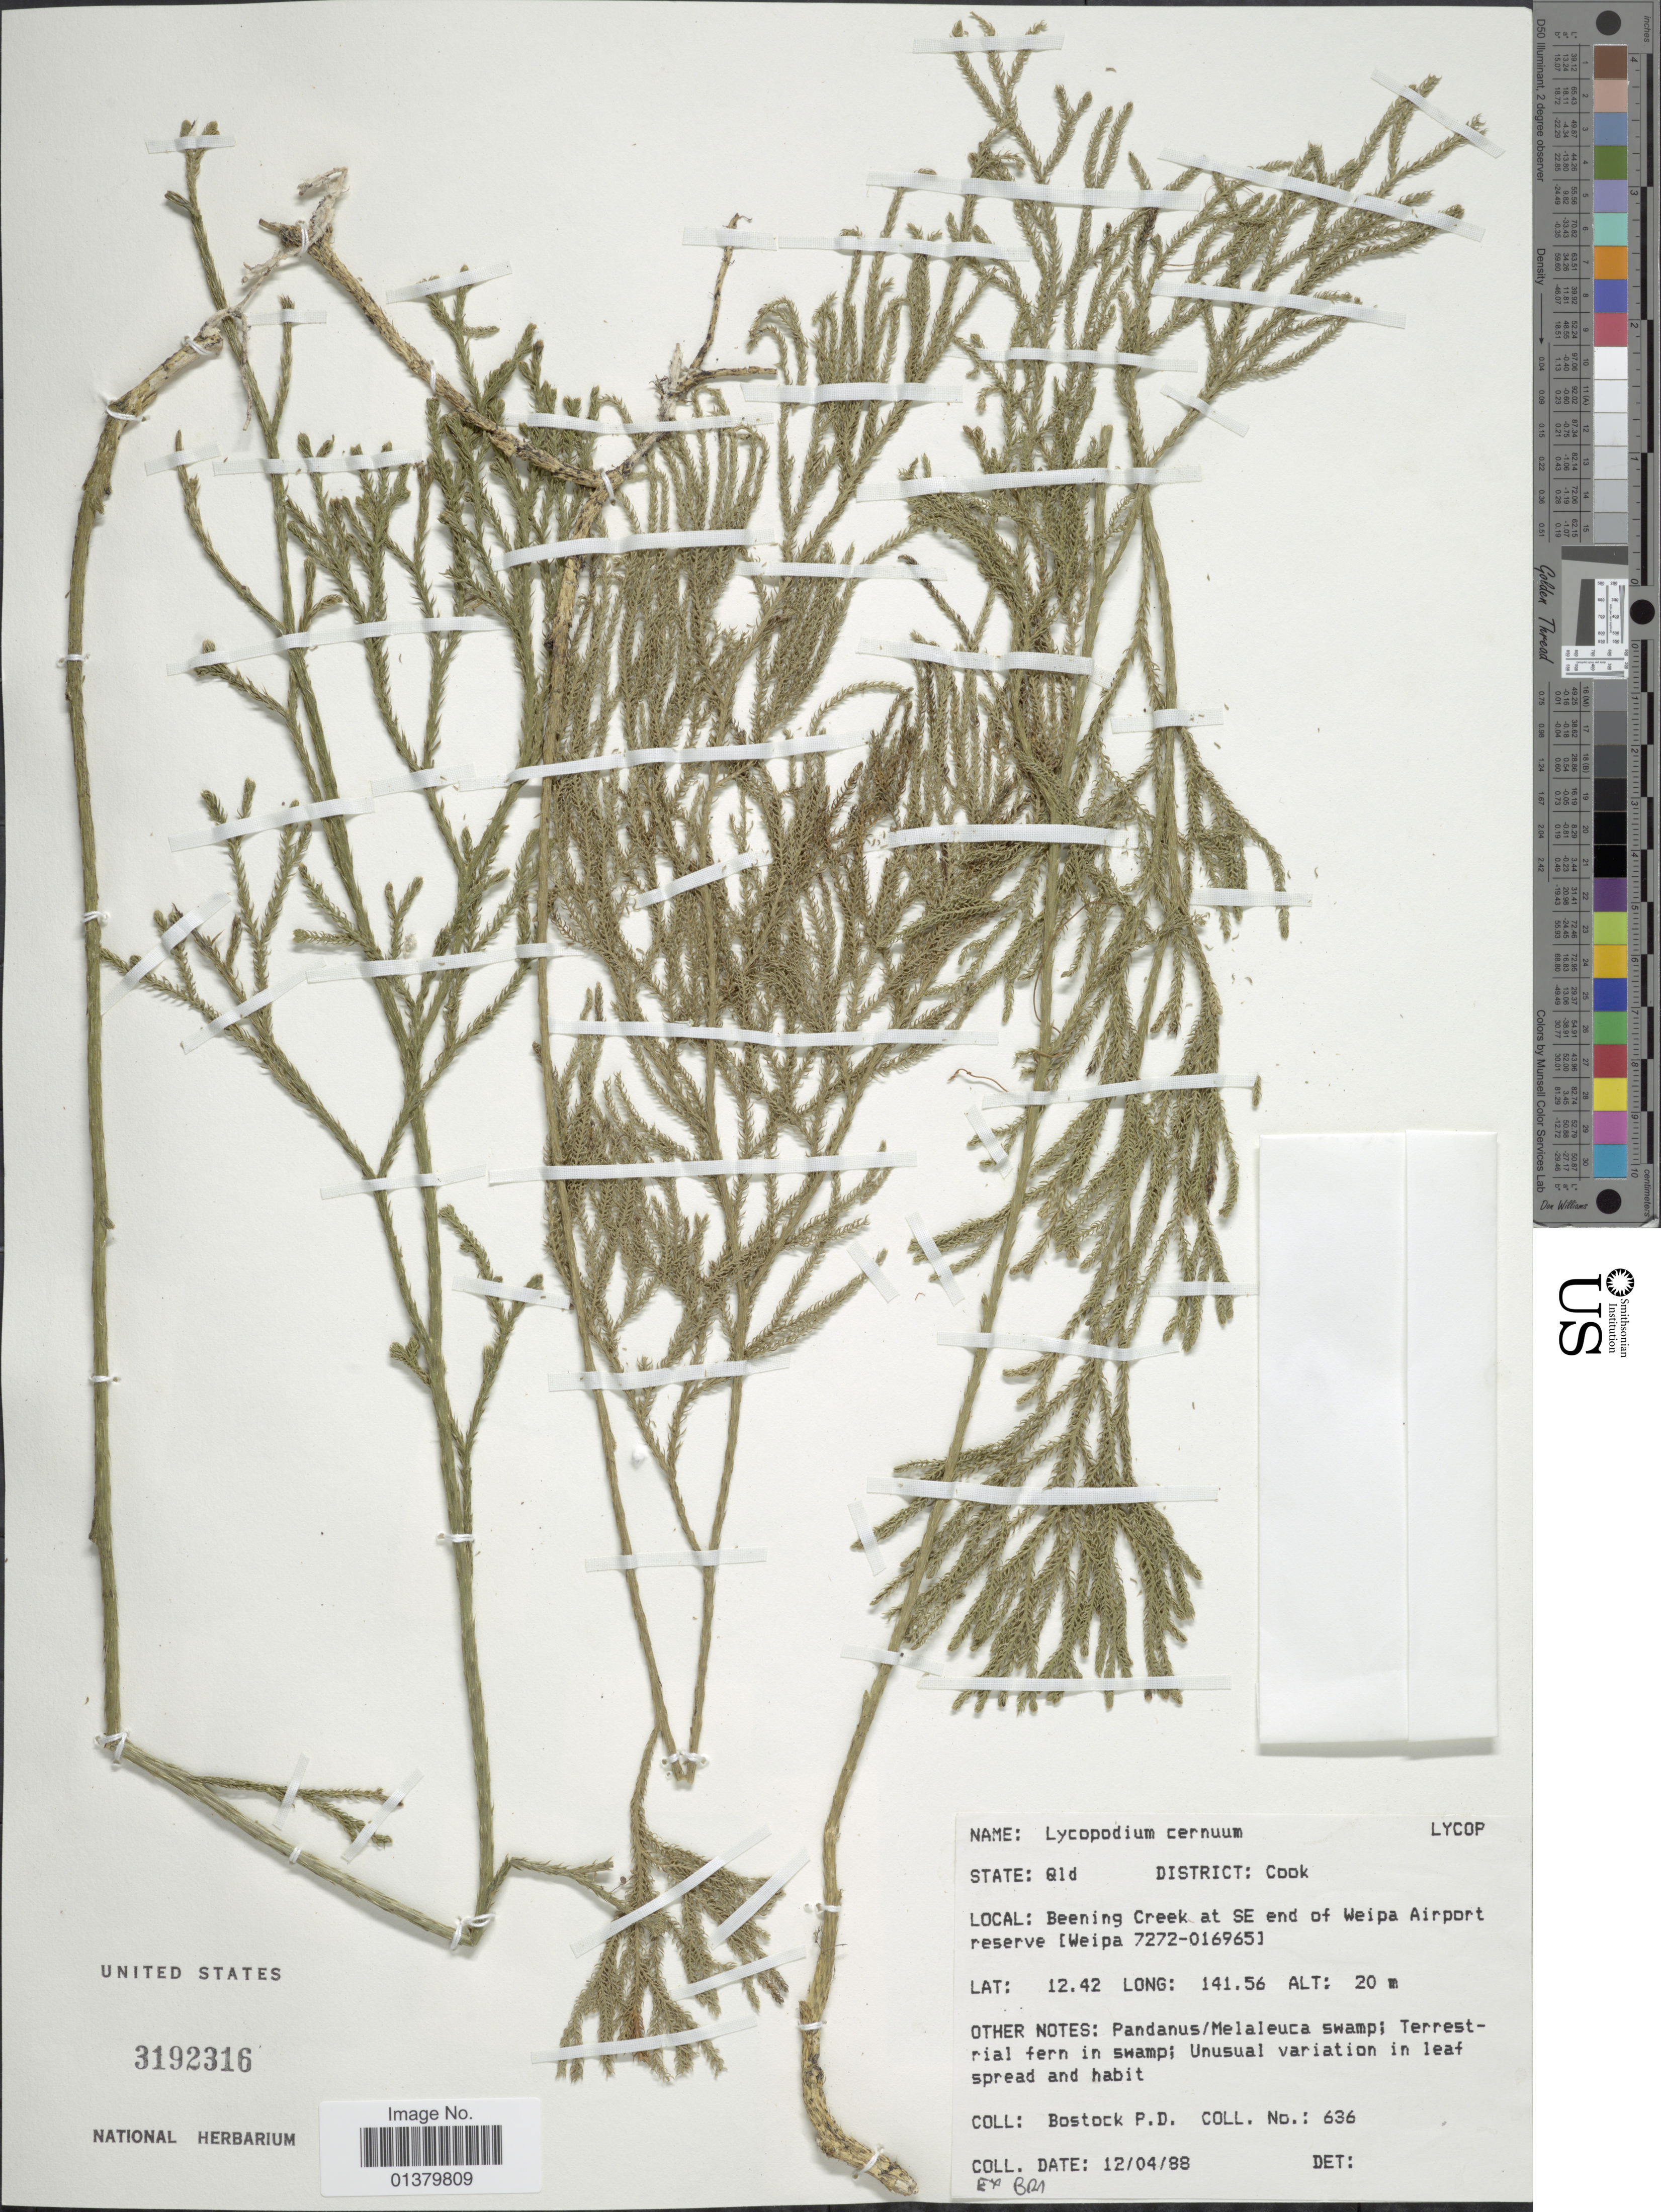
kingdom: Plantae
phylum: Tracheophyta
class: Lycopodiopsida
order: Lycopodiales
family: Lycopodiaceae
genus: Palhinhaea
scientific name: Palhinhaea cernua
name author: (L.) Vasc. & Franco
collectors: P. Bostock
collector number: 636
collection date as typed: Transcribed d/m/y: 12/4/88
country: Australia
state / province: Queensland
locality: District: Cook, Beening Creek at SE end of Welpa Airport reserve (Weipa 7272-016965]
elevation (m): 20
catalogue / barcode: US 3192316